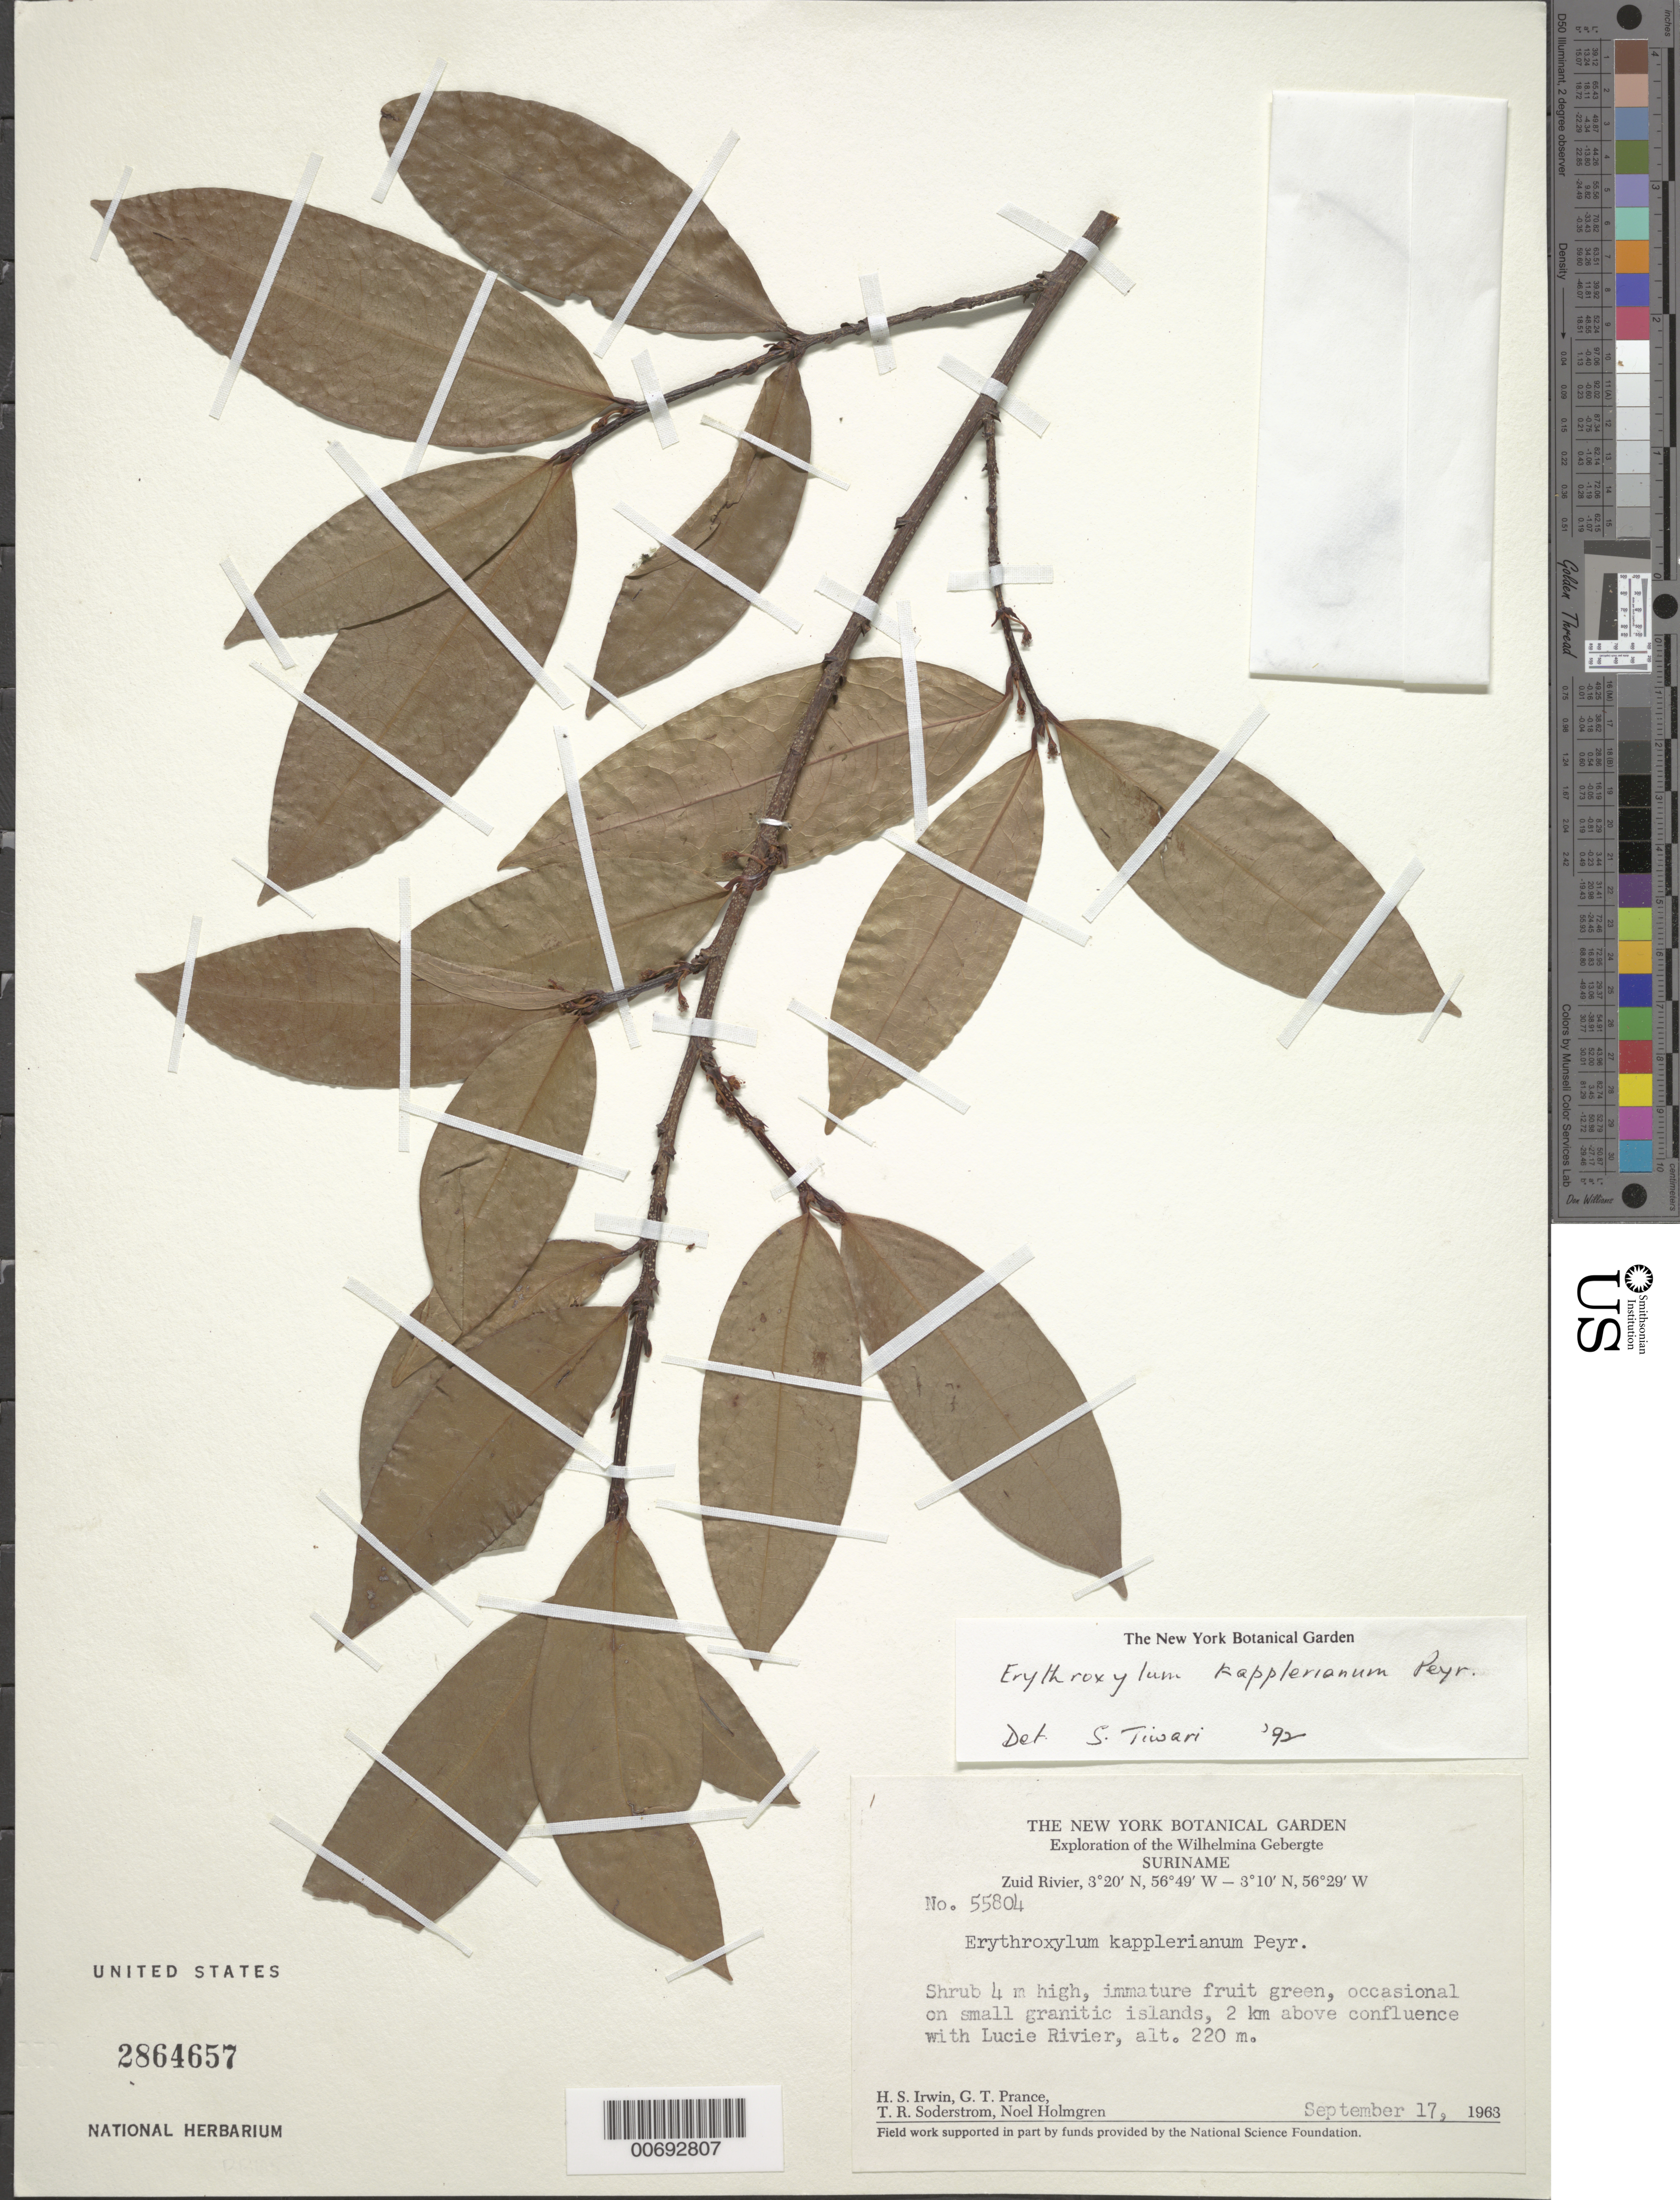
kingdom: Plantae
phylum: Tracheophyta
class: Magnoliopsida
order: Malpighiales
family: Erythroxylaceae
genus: Erythroxylum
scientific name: Erythroxylum kapplerianum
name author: Peyr.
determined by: Tiwari, S.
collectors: H. Irwin, G. T. Prance, T. R. Soderstrom & N. H. Holmgren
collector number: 55804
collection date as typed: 17-Sep-63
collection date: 1963-09-17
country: Suriname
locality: Zuid River, 2 km above confluence with Lucie R., Wilhelmina Gebergte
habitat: Small granitic islands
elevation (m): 220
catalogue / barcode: US 2864657